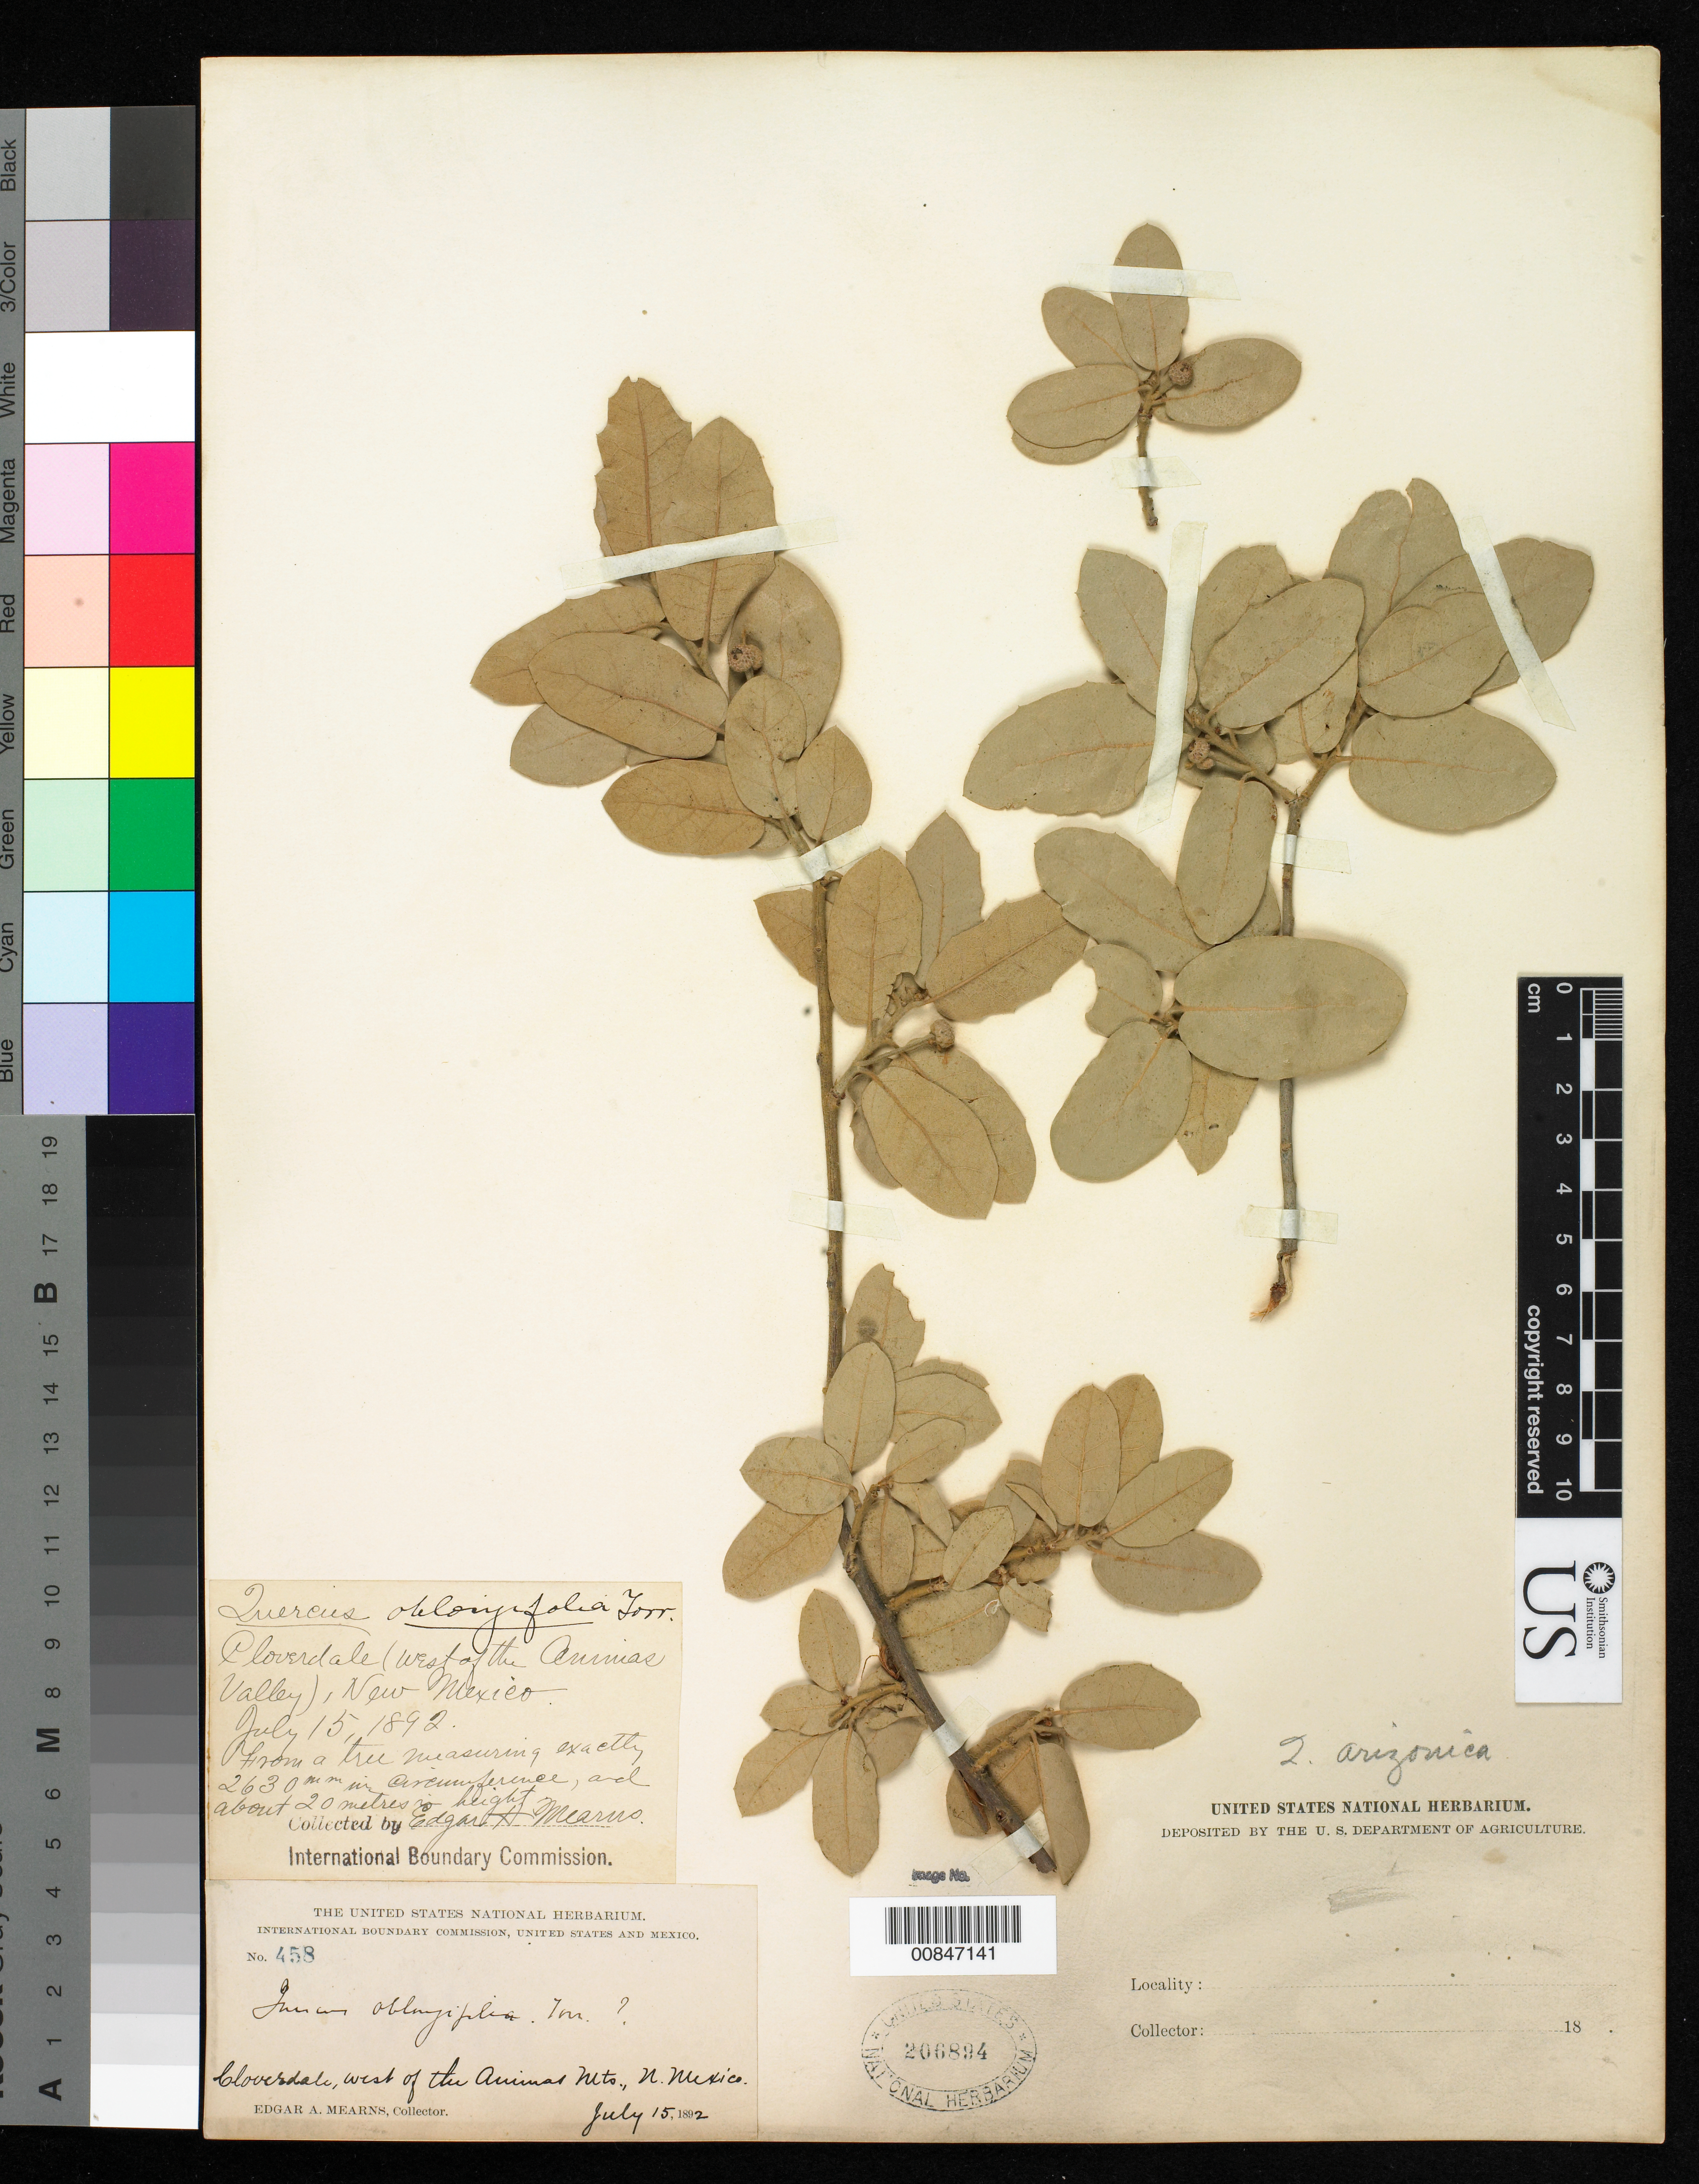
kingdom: Plantae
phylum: Tracheophyta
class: Magnoliopsida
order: Fagales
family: Fagaceae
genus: Quercus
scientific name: Quercus arizonica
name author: Sarg.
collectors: E. A. Mearns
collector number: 458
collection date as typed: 15 Jul 1892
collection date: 1892-07-15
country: United States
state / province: New Mexico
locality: Cloverdale, west of the Animas Mts., New Mexico.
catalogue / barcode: US 206894